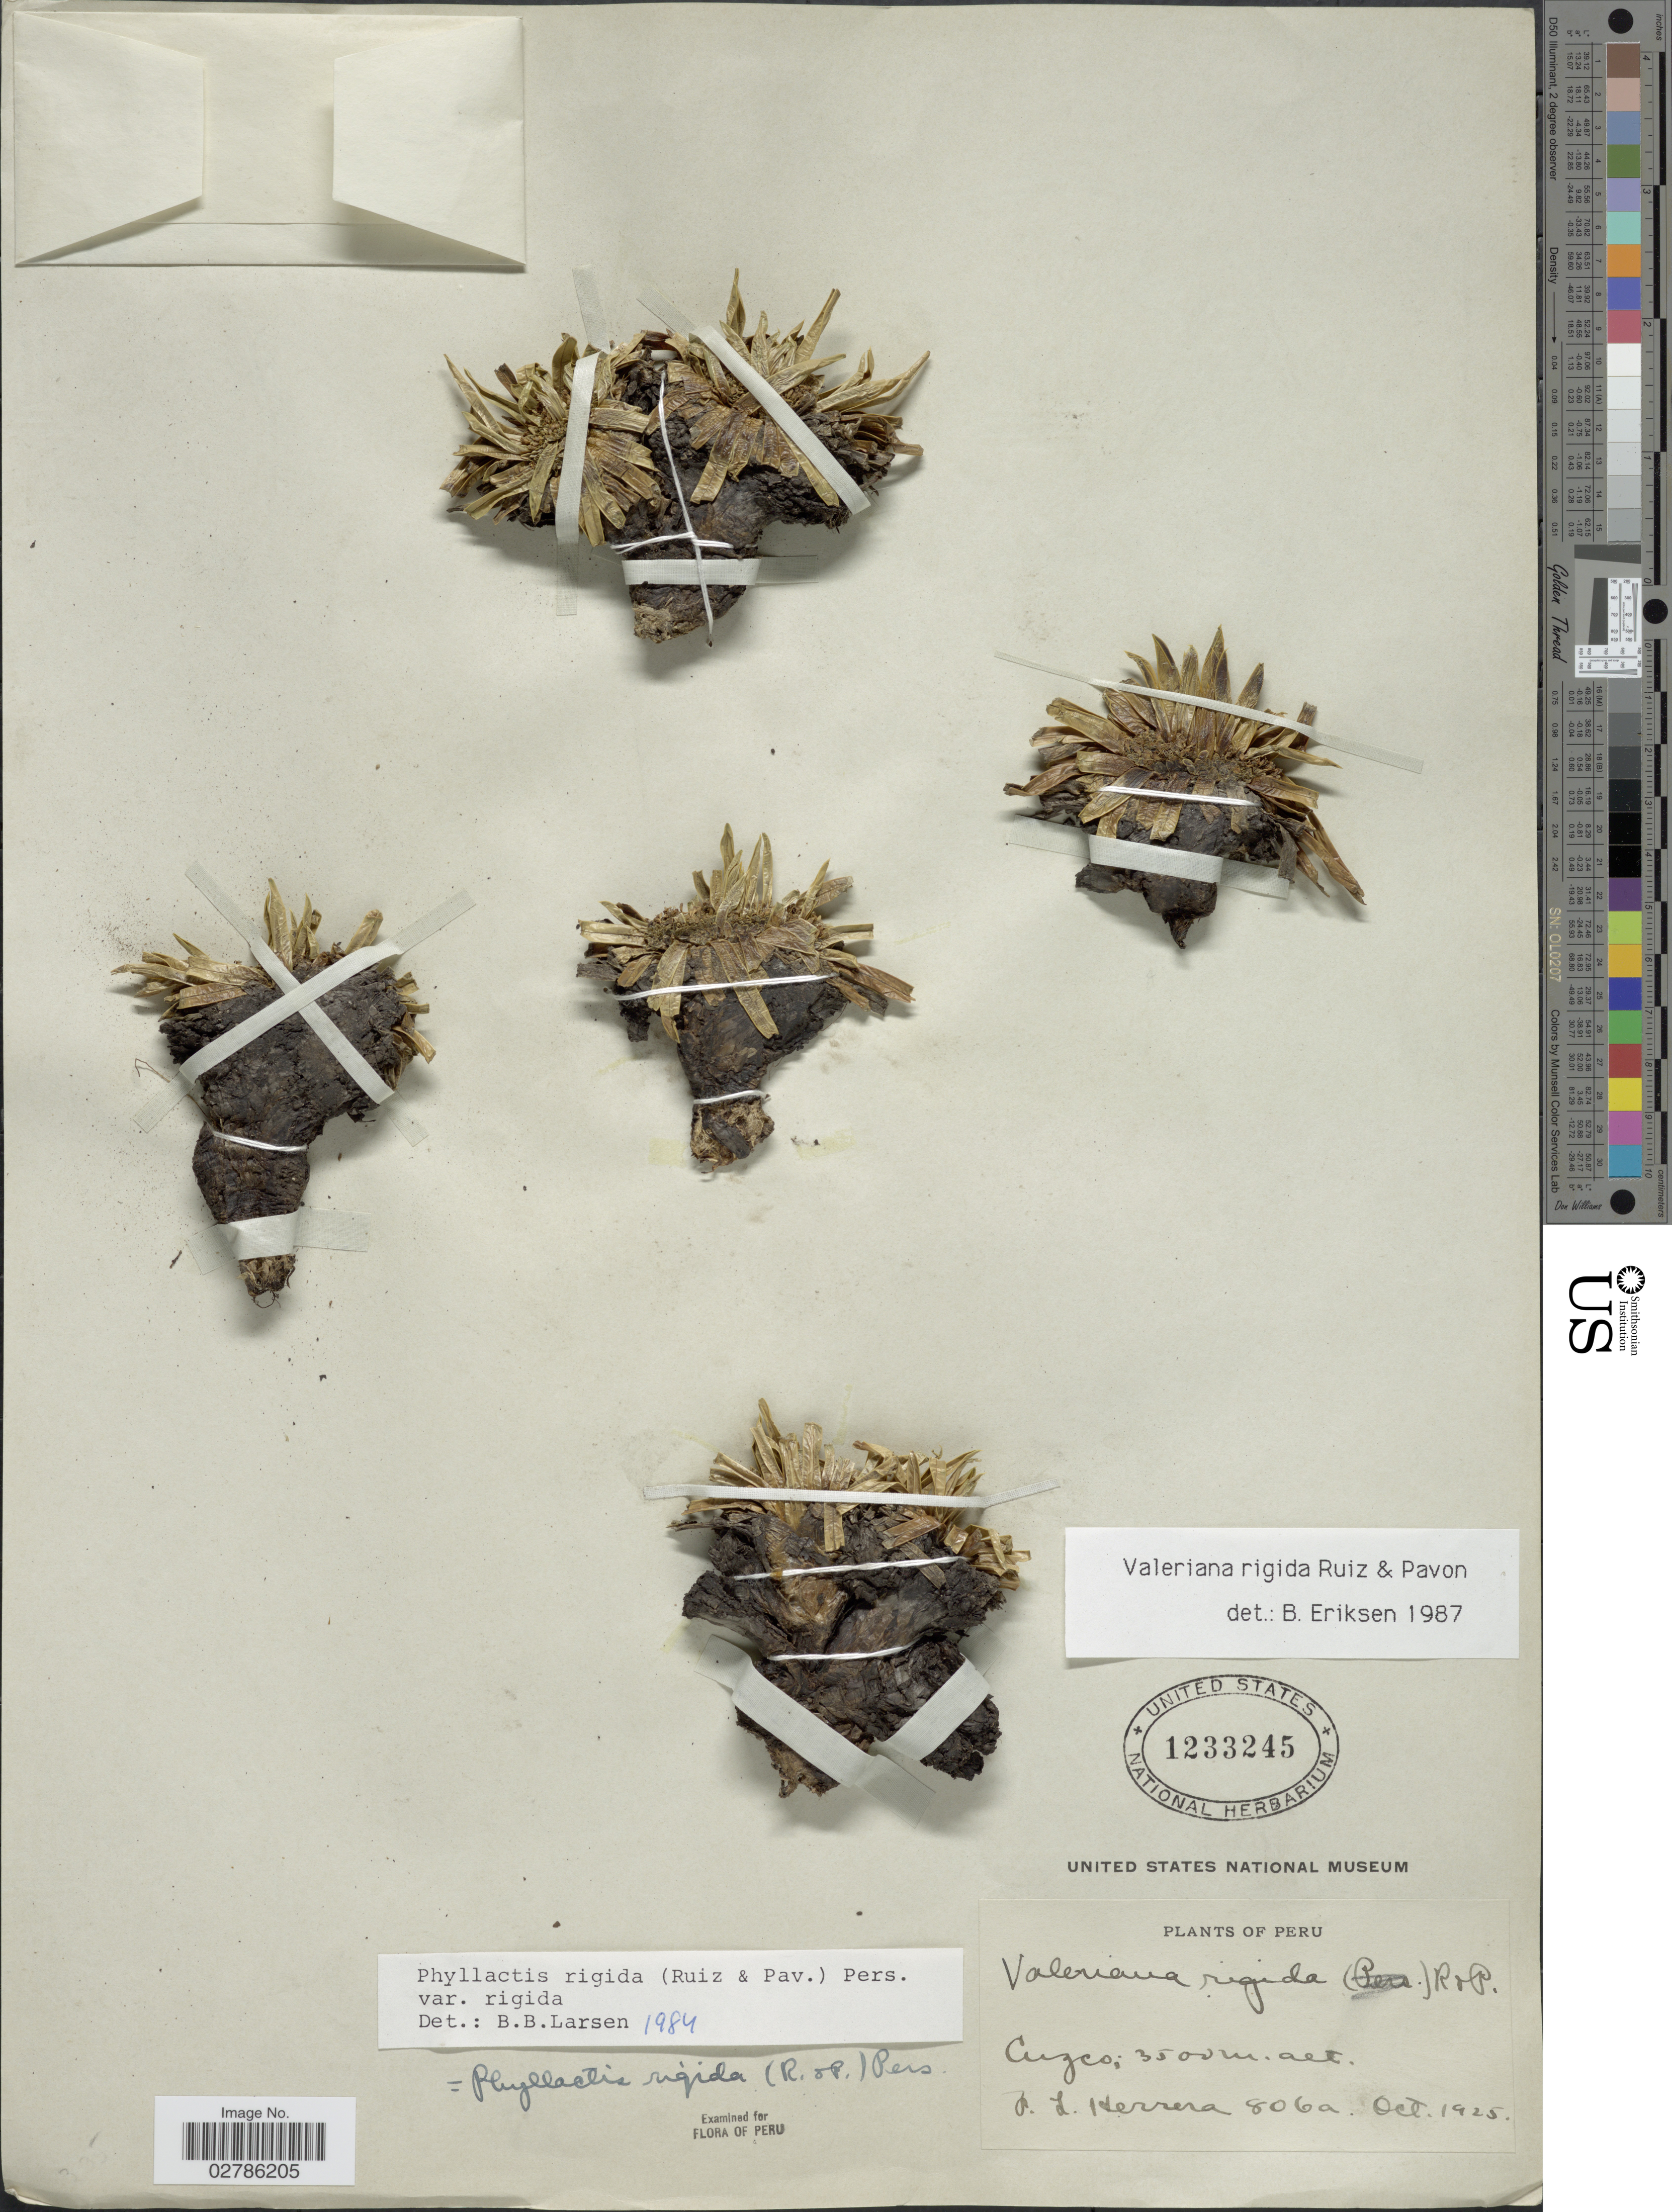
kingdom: Plantae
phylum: Tracheophyta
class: Magnoliopsida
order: Dipsacales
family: Caprifoliaceae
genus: Phyllactis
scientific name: Phyllactis rigida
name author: (Ruiz & Pav.) Pers.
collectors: F. L. Herrera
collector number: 806a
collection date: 1925-10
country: Peru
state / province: Cusco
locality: Cuzco.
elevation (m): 3500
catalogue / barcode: US 1233245